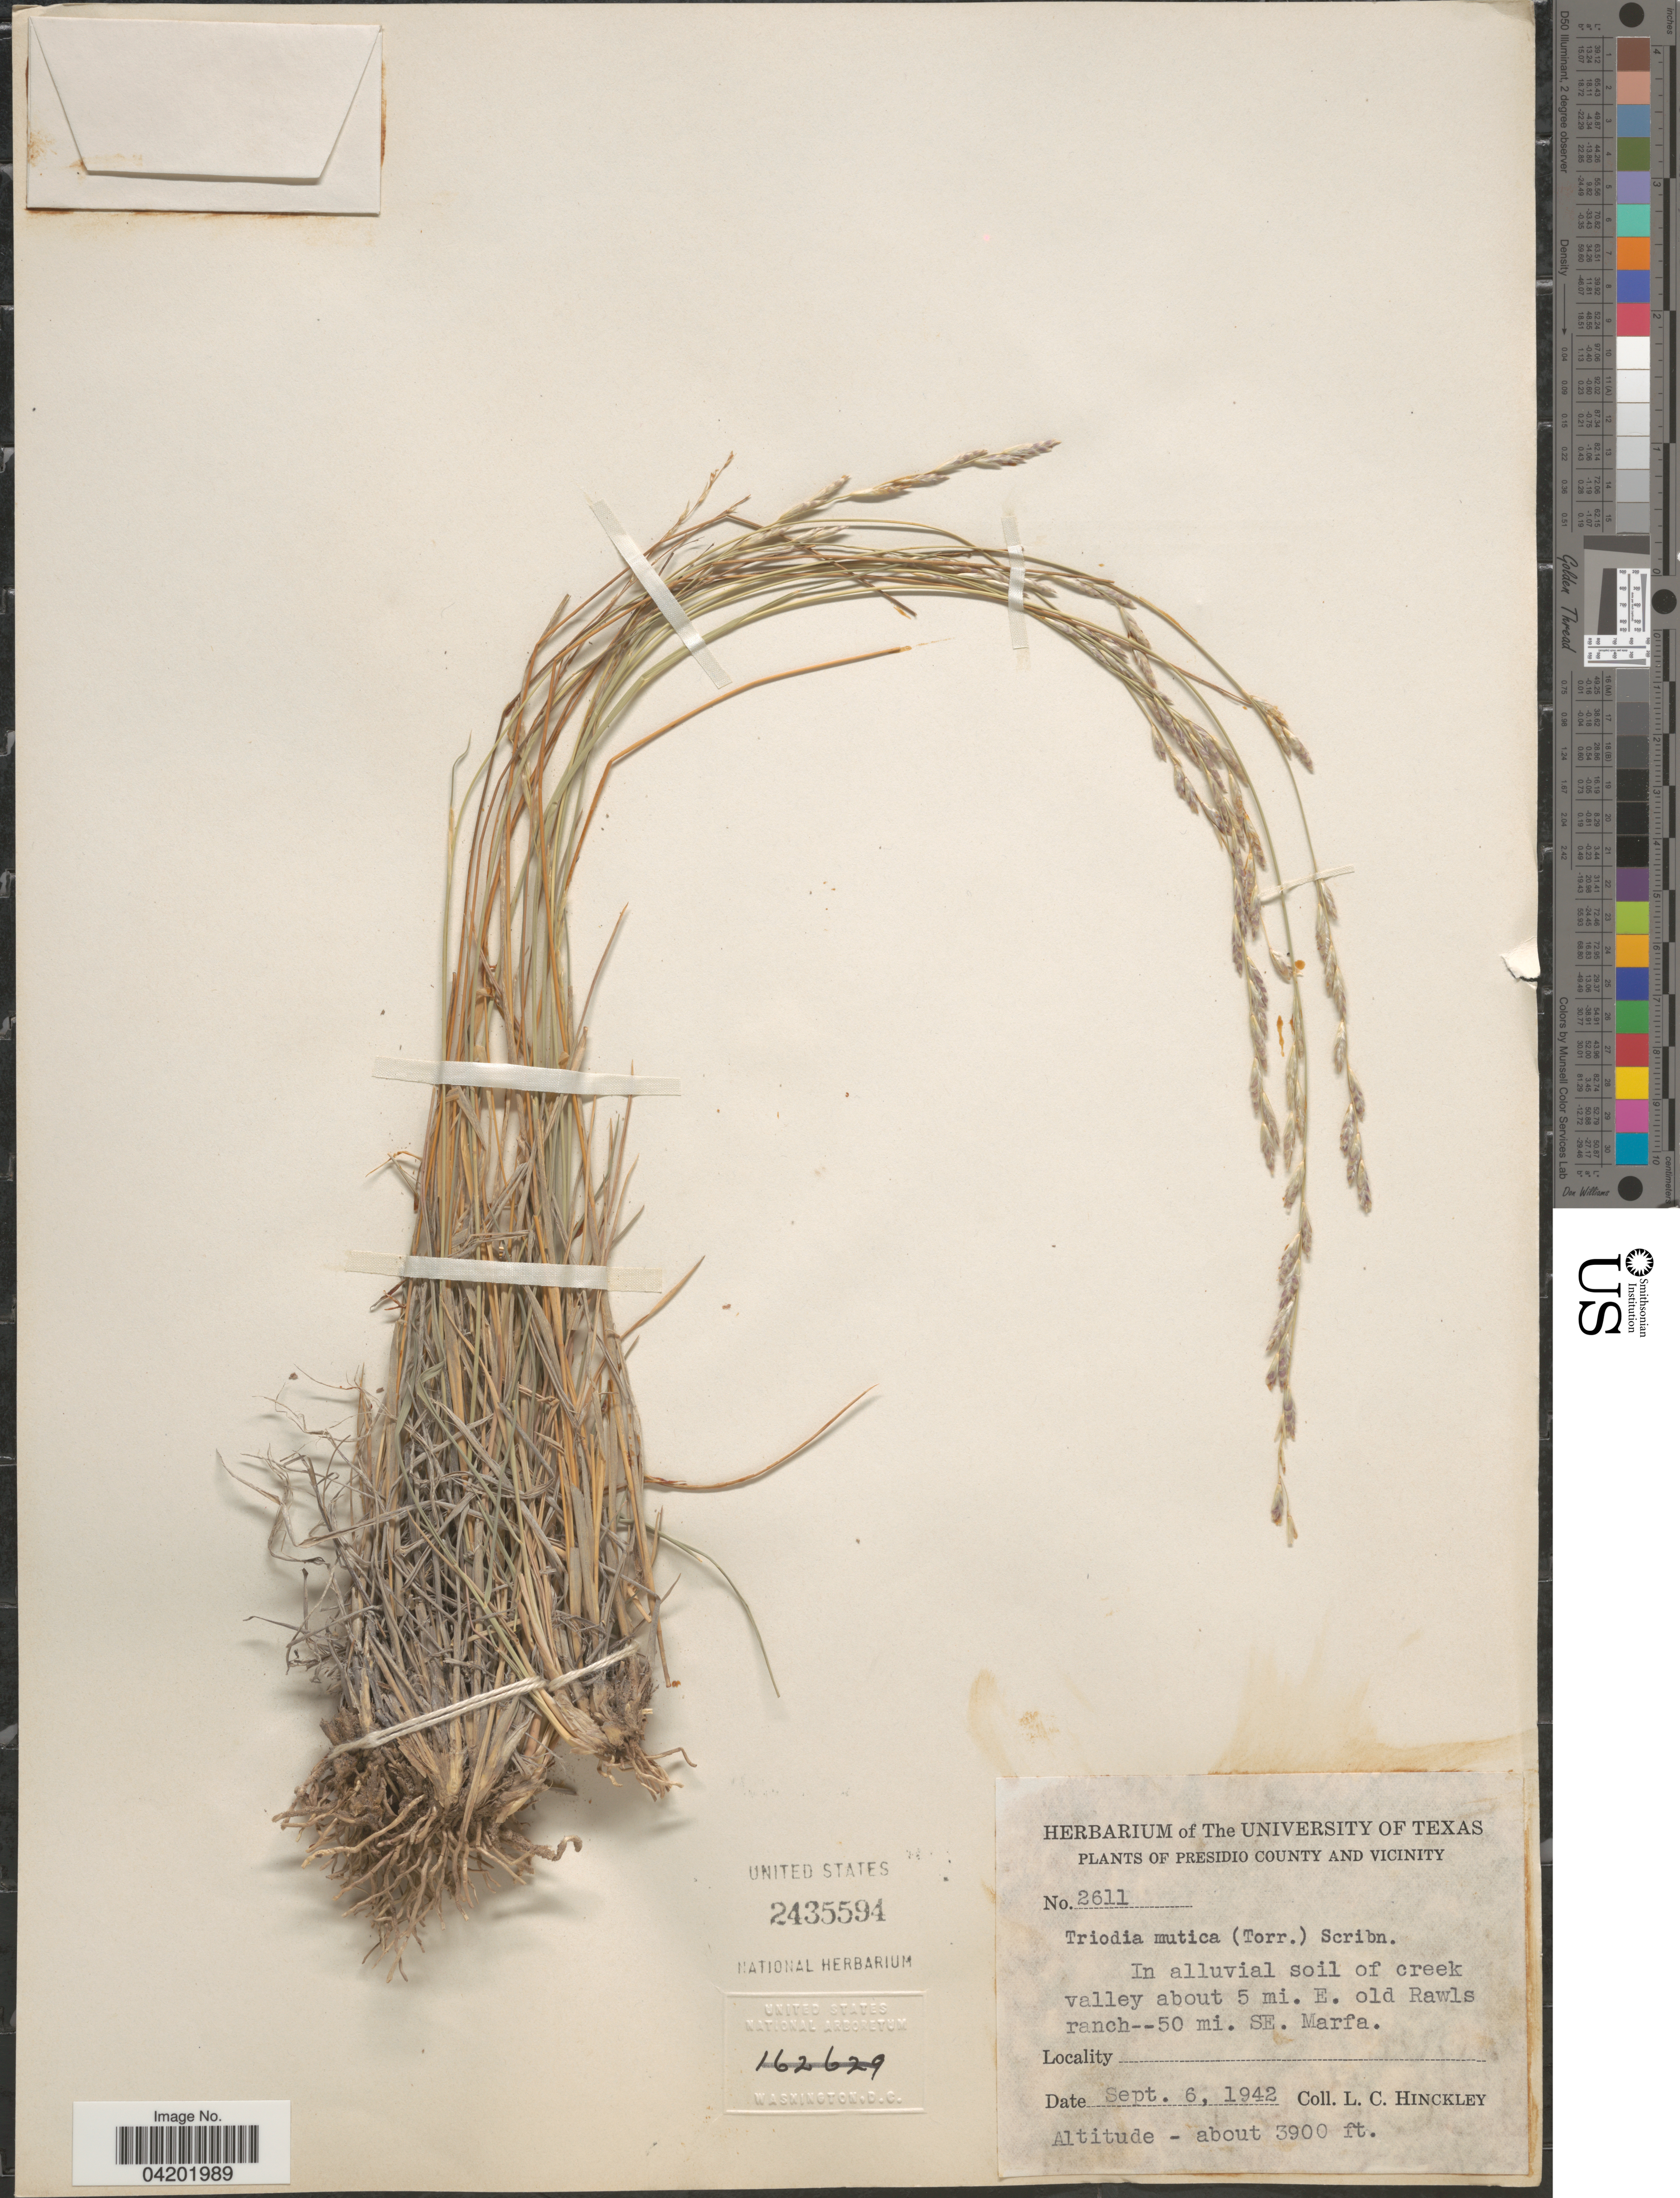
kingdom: Plantae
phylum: Tracheophyta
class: Liliopsida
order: Poales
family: Poaceae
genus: Tridentopsis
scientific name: Tridentopsis mutica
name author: (Torr.) P.M. Peterson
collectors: L. Hinckley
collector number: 2611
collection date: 1942-09-06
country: United States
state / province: Texas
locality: Presidio County and Vicinity. In alluvial soil of creek valley about 5 mi. E. old Rawls ranch--50 mi. SE. Marfa.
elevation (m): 1189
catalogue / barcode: US 2435594